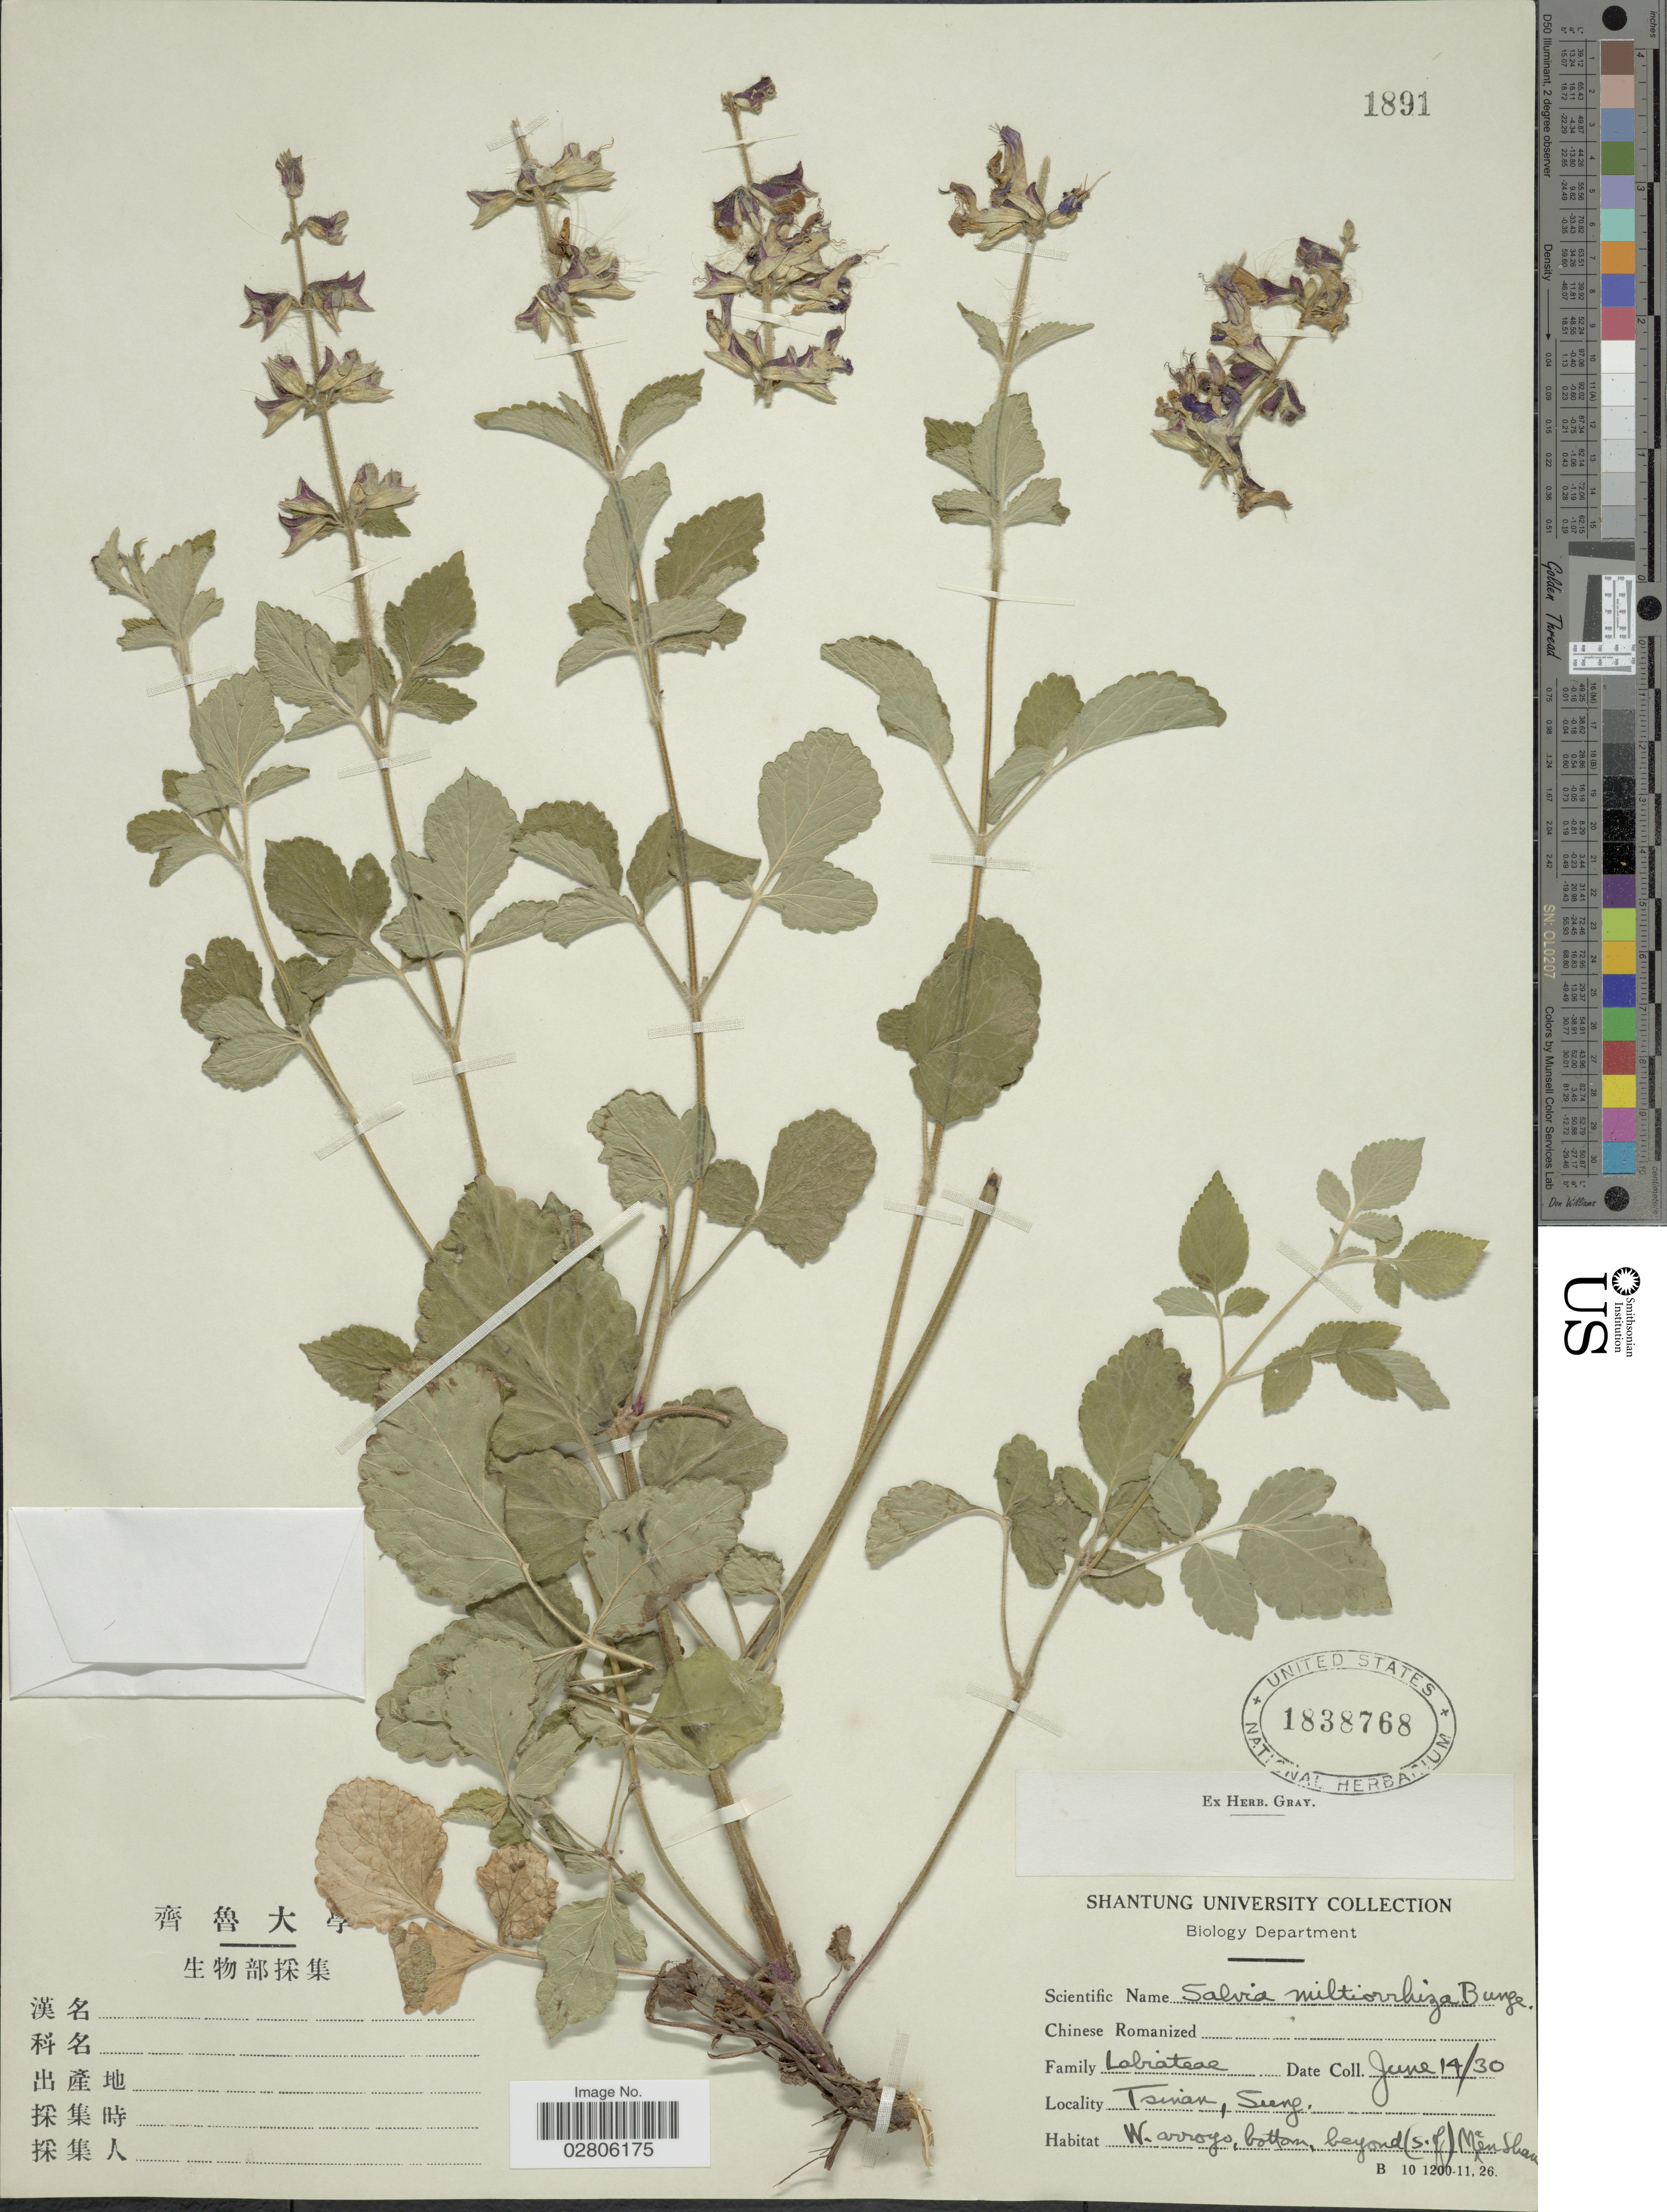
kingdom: Plantae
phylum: Tracheophyta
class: Magnoliopsida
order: Lamiales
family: Lamiaceae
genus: Salvia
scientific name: Salvia miltiorrhiza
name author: Bunge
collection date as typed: Transcribed d/m/y: 14/6/30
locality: Tsinan, Sung, W. arroyo, bottom, beyond (S. of) Men Shan.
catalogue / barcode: US 1838768